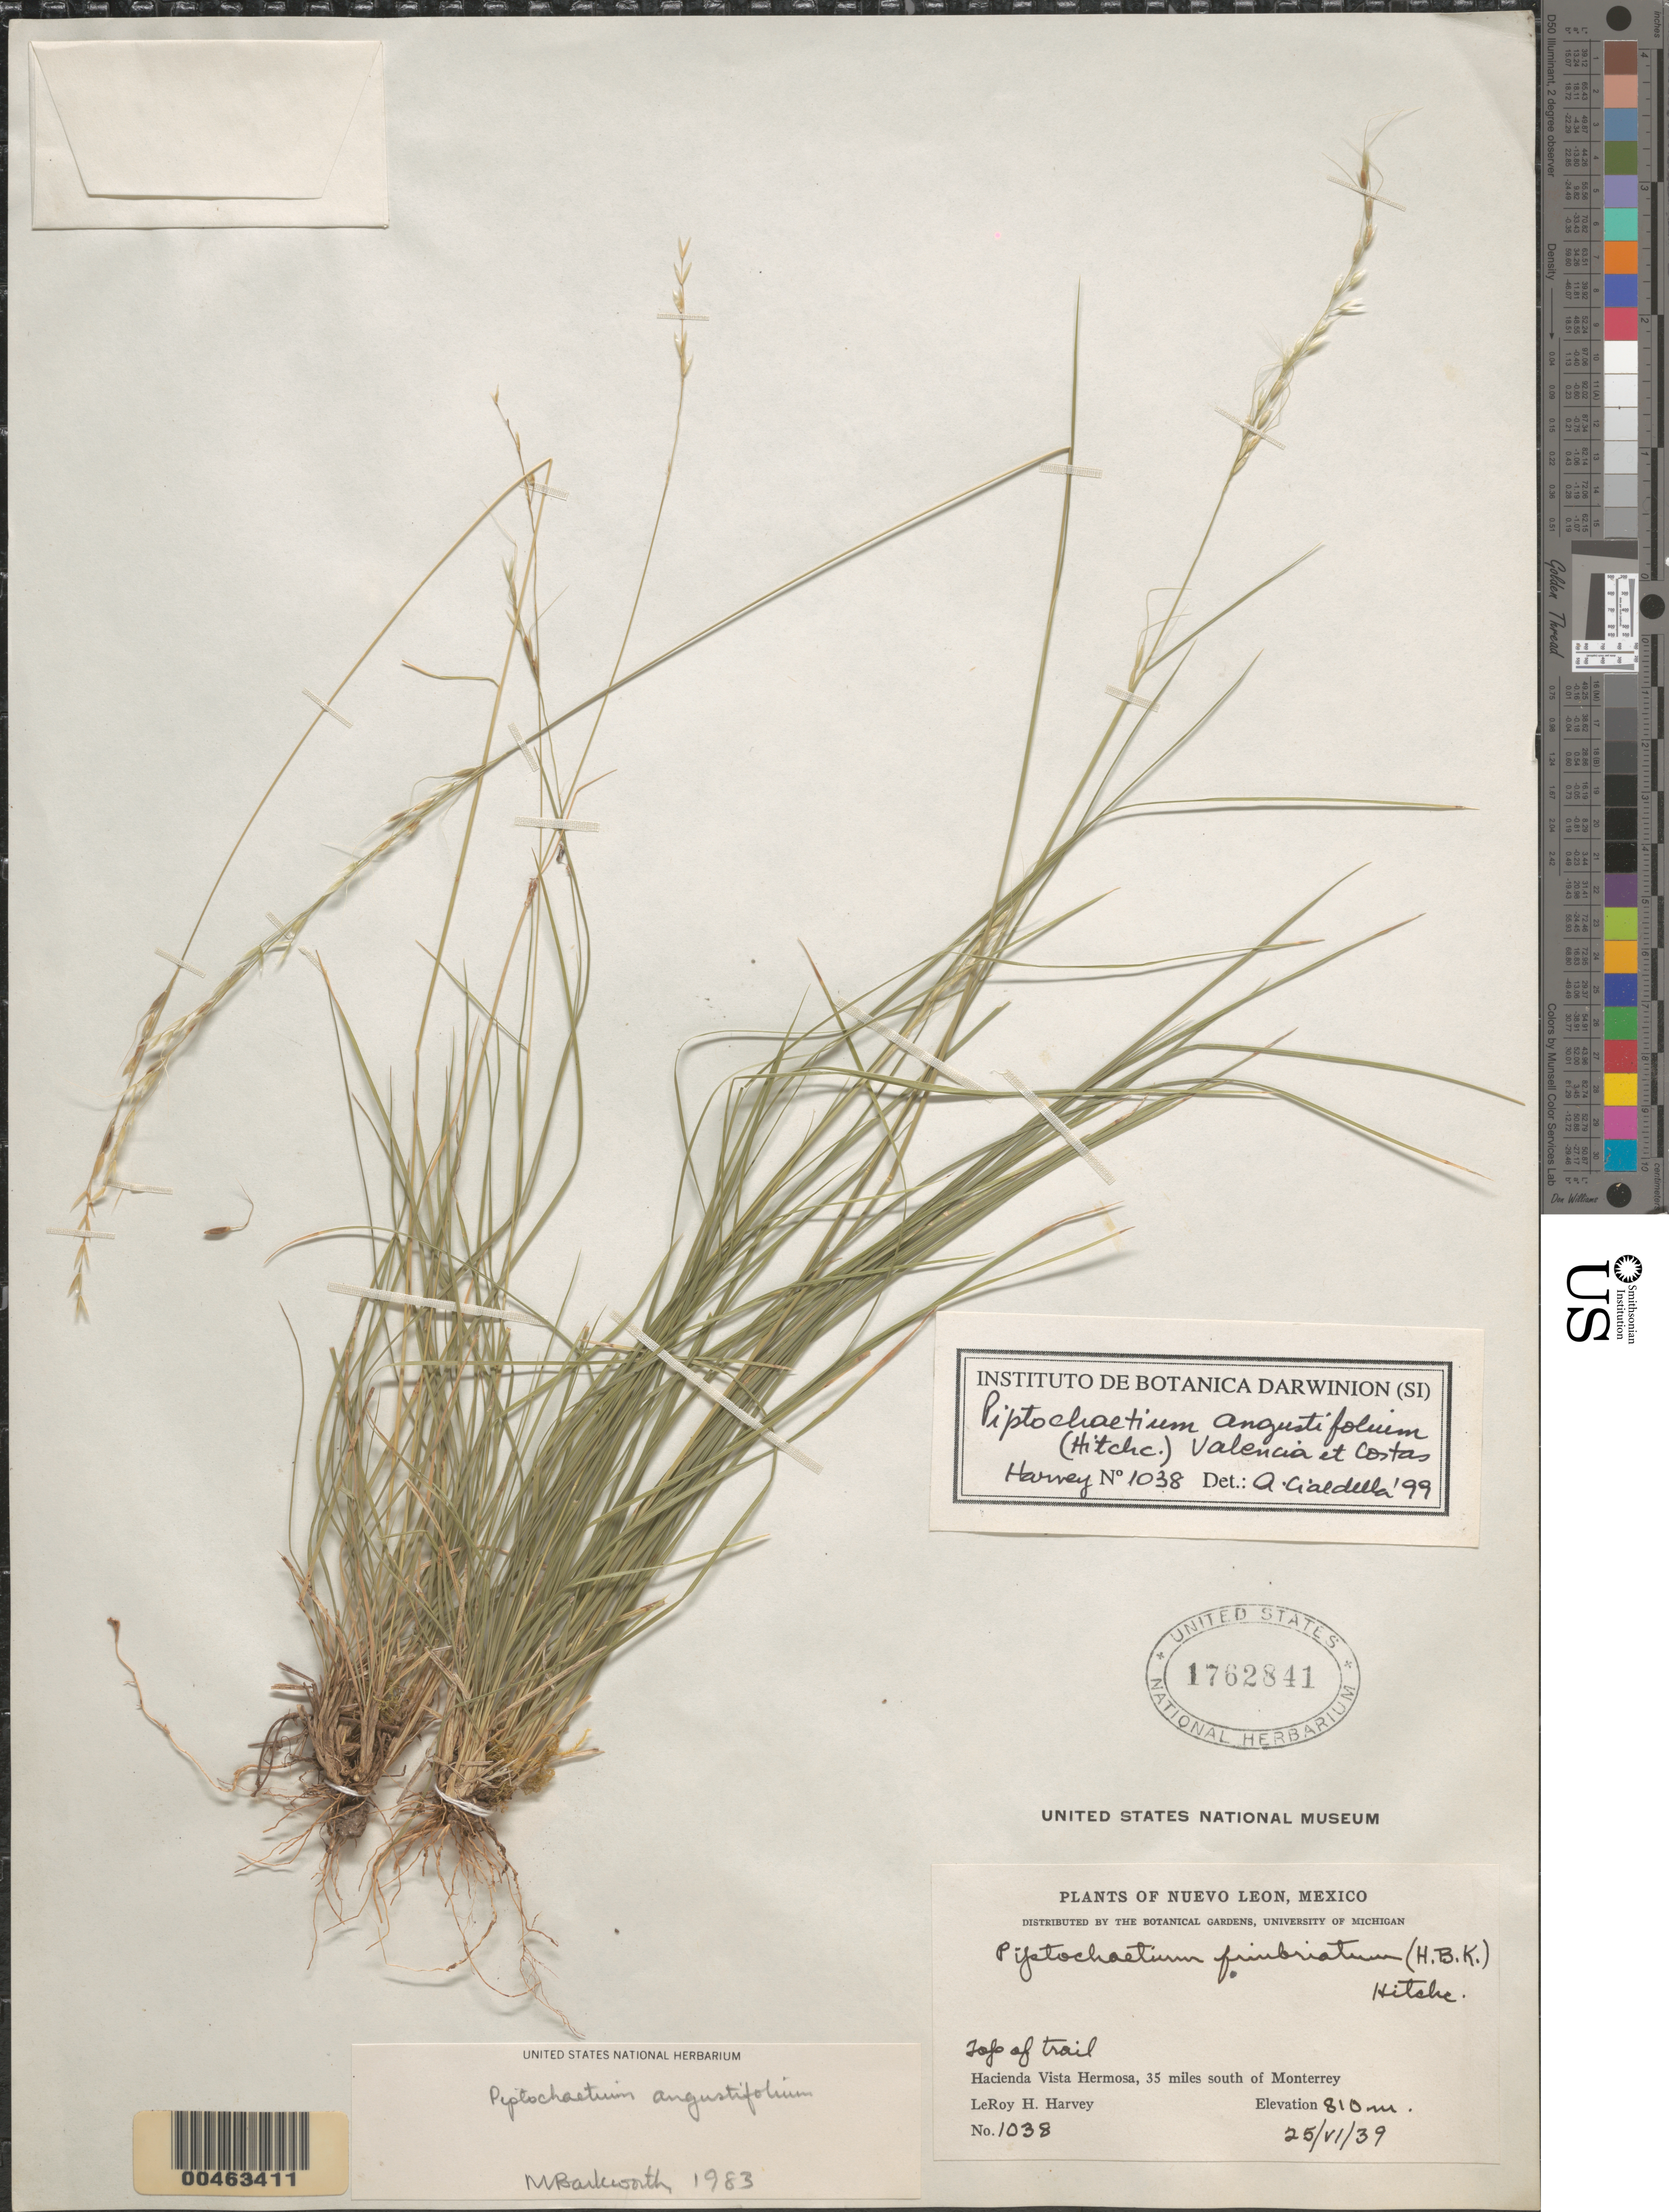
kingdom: Plantae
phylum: Tracheophyta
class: Liliopsida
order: Poales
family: Poaceae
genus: Piptochaetium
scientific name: Piptochaetium angustifolium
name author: (Hitchc.) Valencia & Costas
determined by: Barkworth, M. E.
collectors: L. H. Harvey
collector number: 1038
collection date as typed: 25 Jun 1939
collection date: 1939-06-25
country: Mexico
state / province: Nuevo León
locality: Hacienda Vista Hermosa, 35 mi S of Monterrey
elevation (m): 810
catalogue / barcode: US 1762841